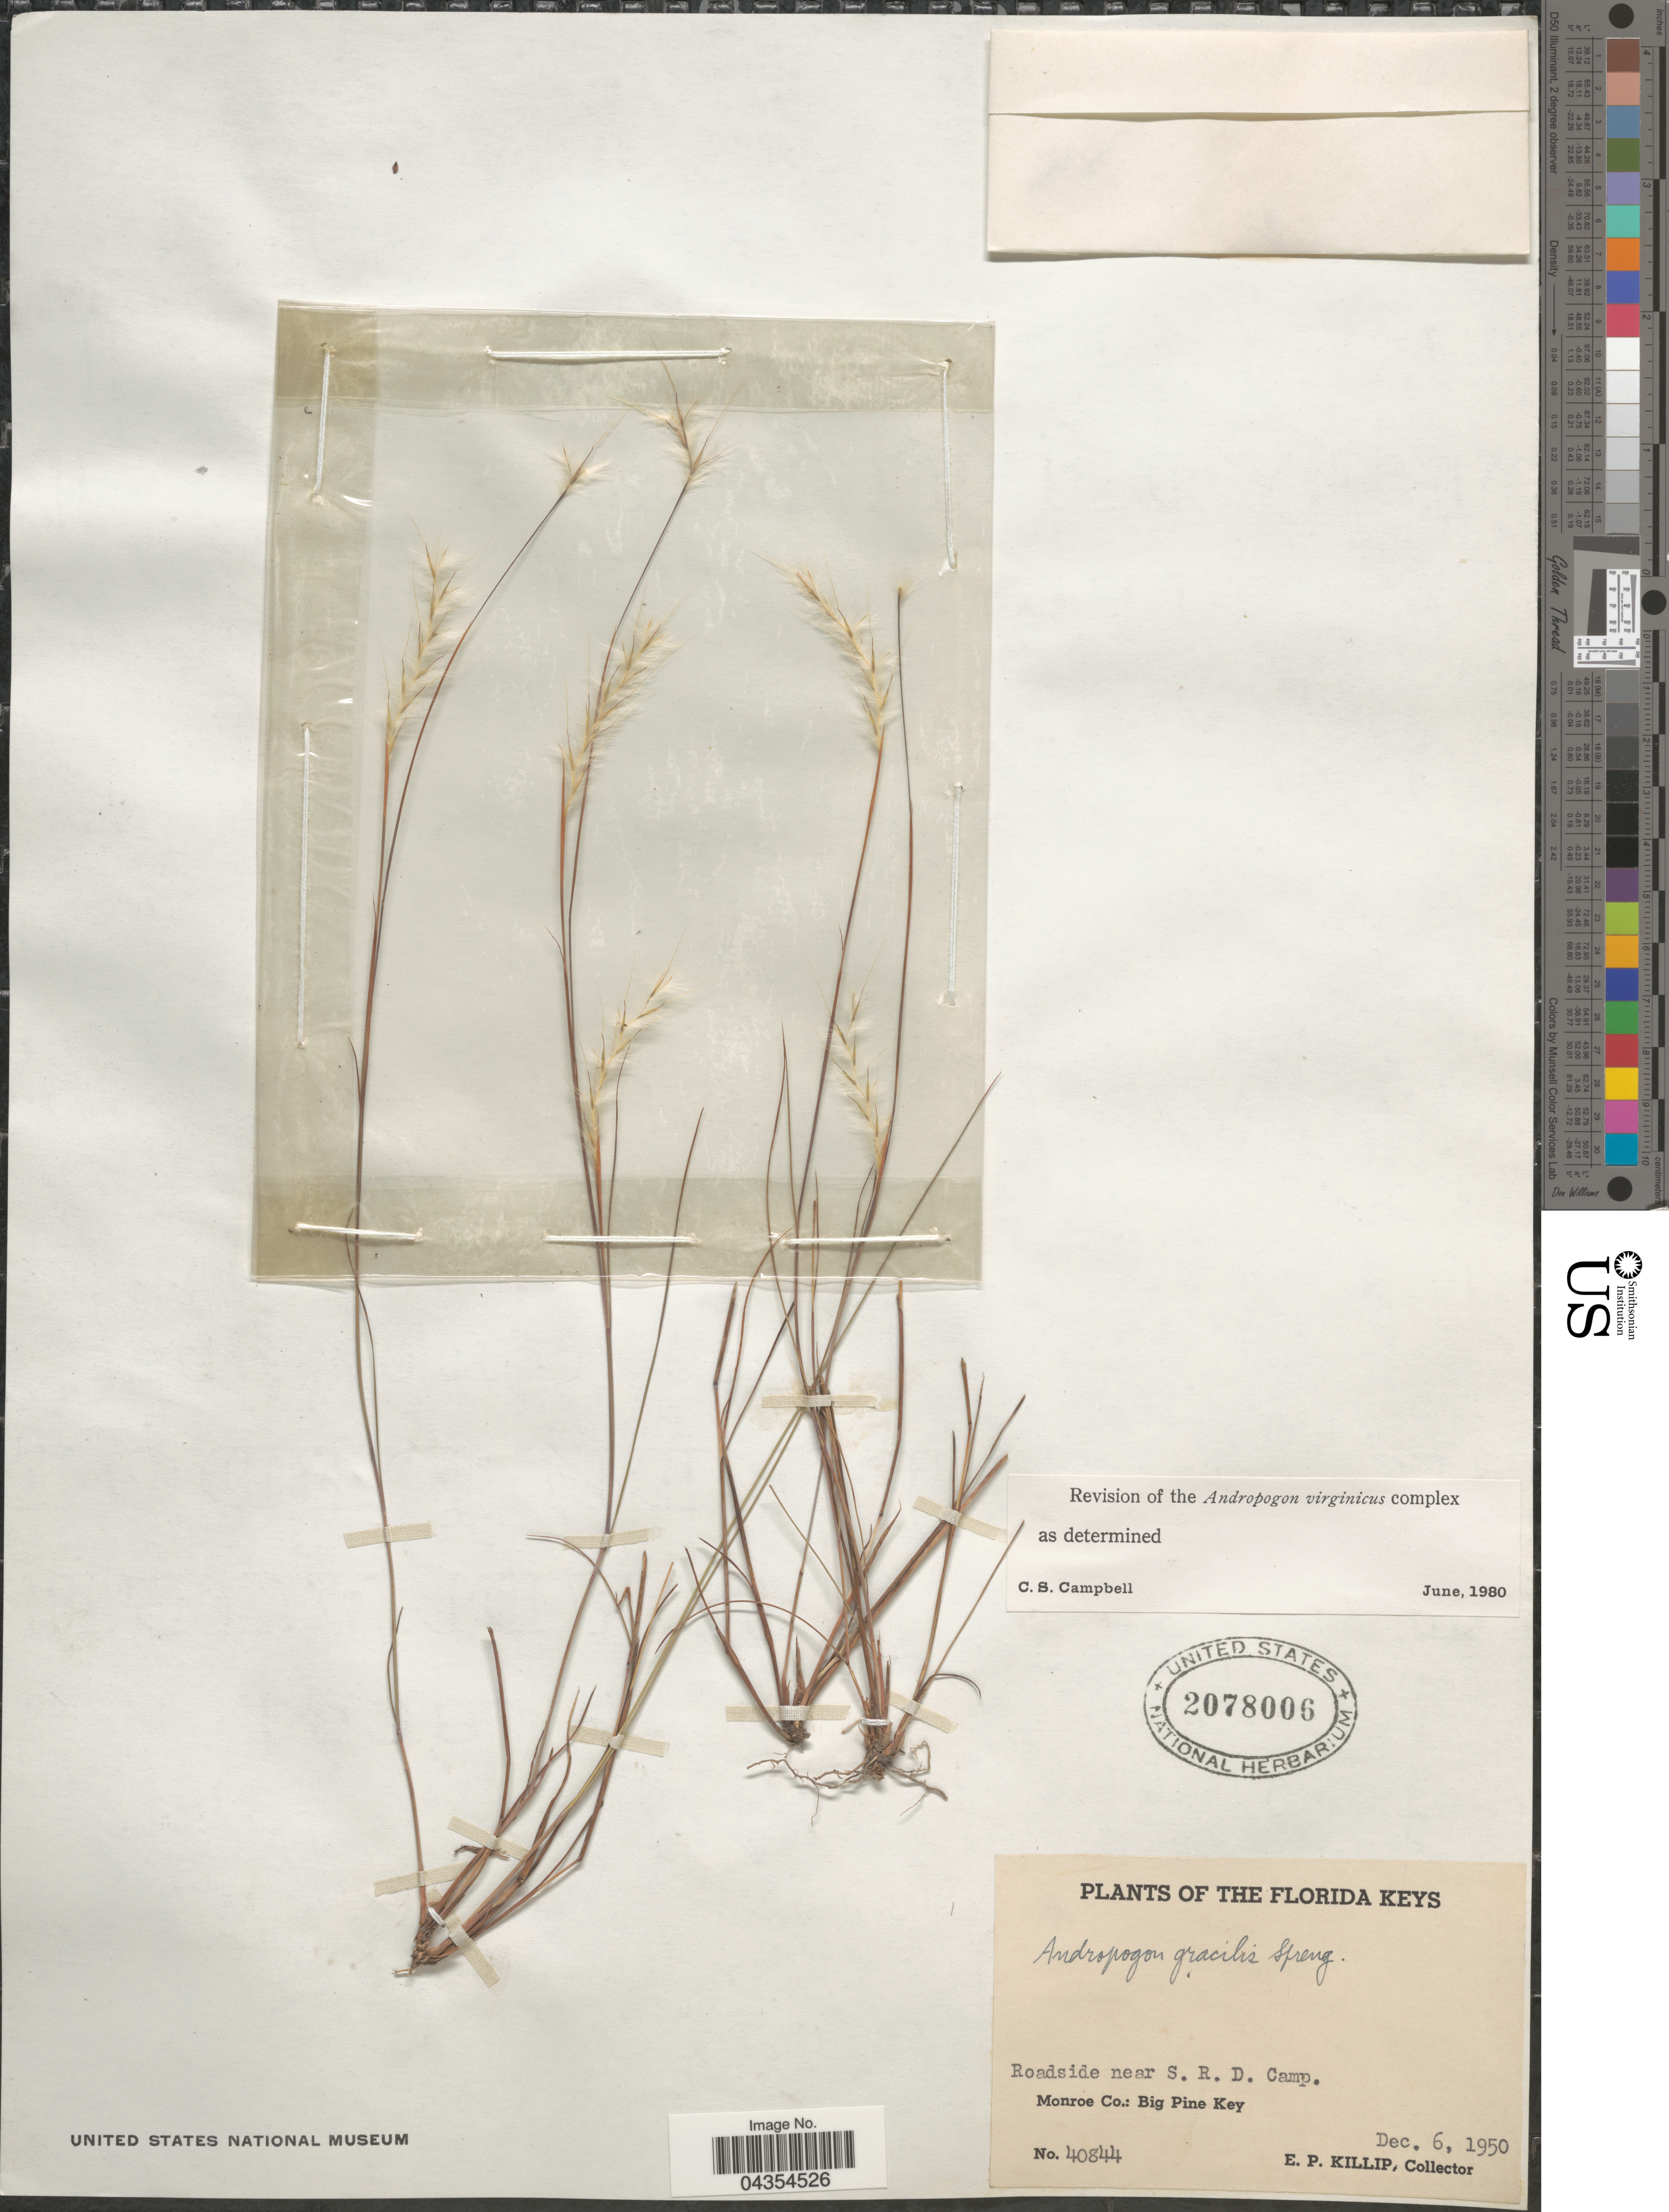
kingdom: Plantae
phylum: Tracheophyta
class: Liliopsida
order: Poales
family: Poaceae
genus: Schizachyrium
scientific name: Schizachyrium gracile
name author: (Spreng.) Nash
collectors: E. P. Killip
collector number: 40844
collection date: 1950-12-06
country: United States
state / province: Florida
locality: The Florida Keys. Roadside near S. R. D. Camp. Monroe Co.: Big Pine Key.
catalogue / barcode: US 2078006